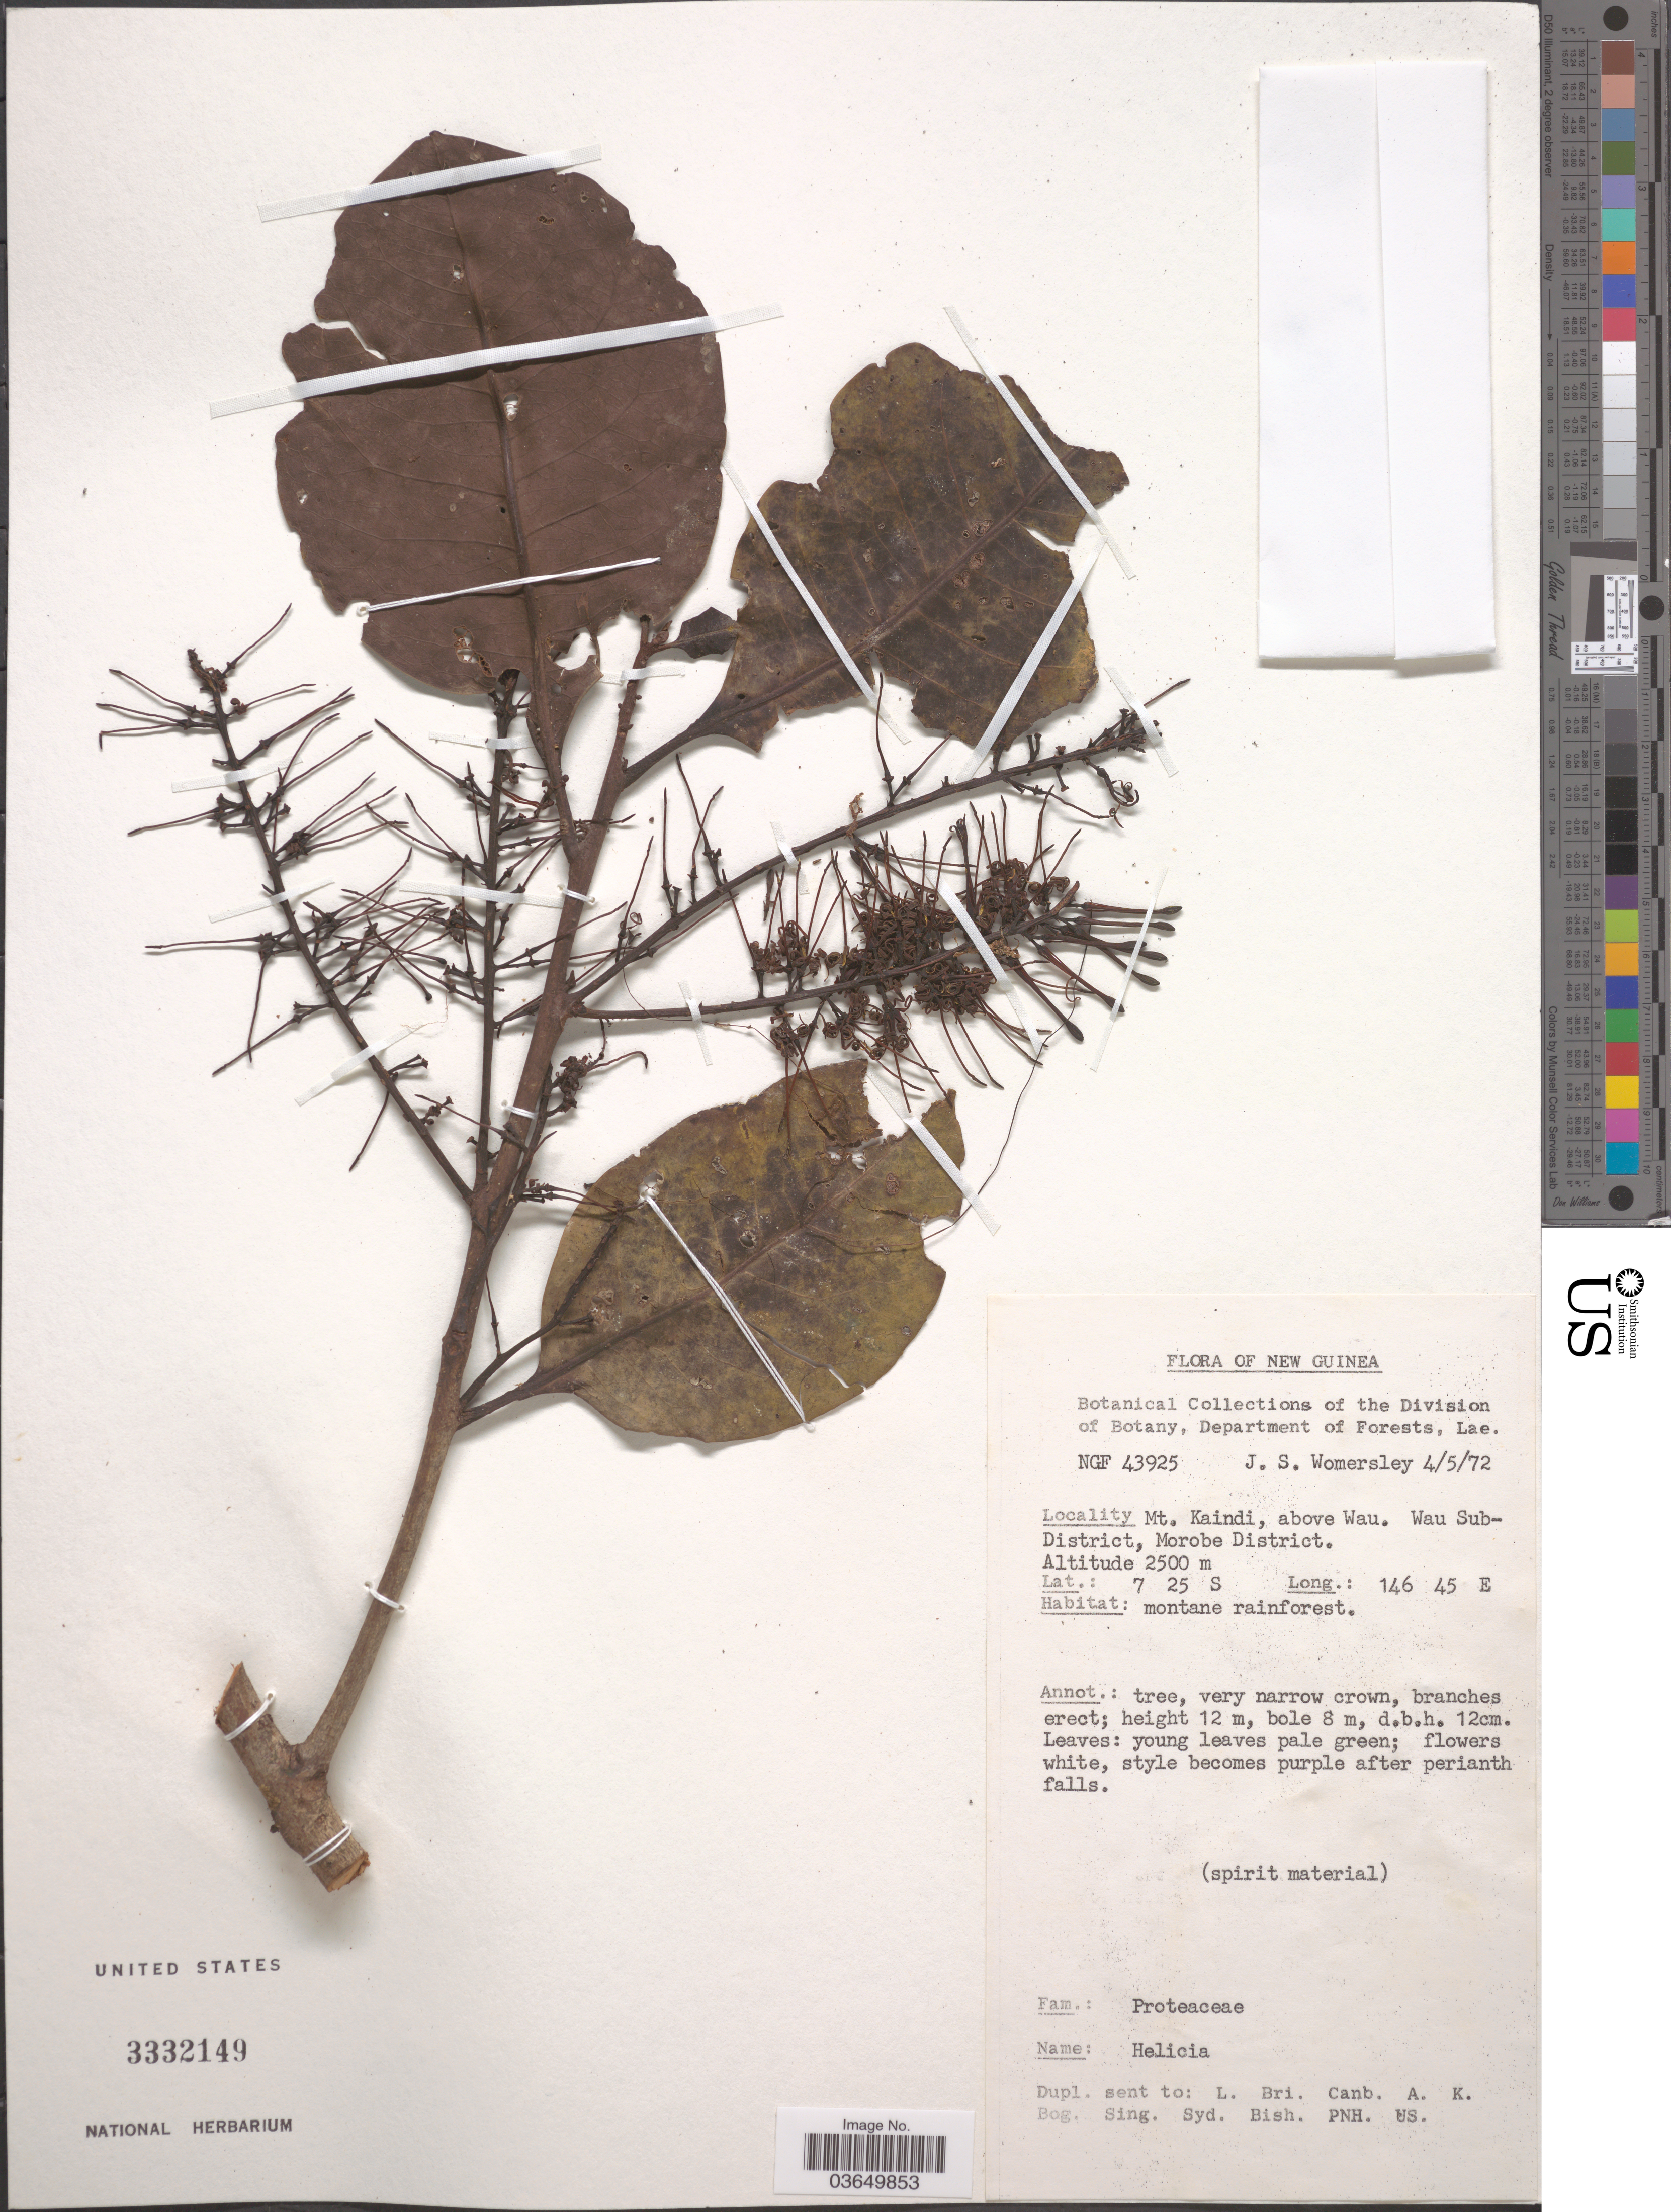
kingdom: Plantae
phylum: Tracheophyta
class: Magnoliopsida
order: Proteales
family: Proteaceae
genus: Helicia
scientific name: Helicia sp.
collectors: J. S. Womersley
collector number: NGF 43925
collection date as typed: Transcribed d/m/y: 4/5/72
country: Papua New Guinea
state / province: Morobe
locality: New Guinea. Mt. Kaindi, above Wau. Wau Sub-District, Morobe District.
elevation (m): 2500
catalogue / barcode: US 3332149